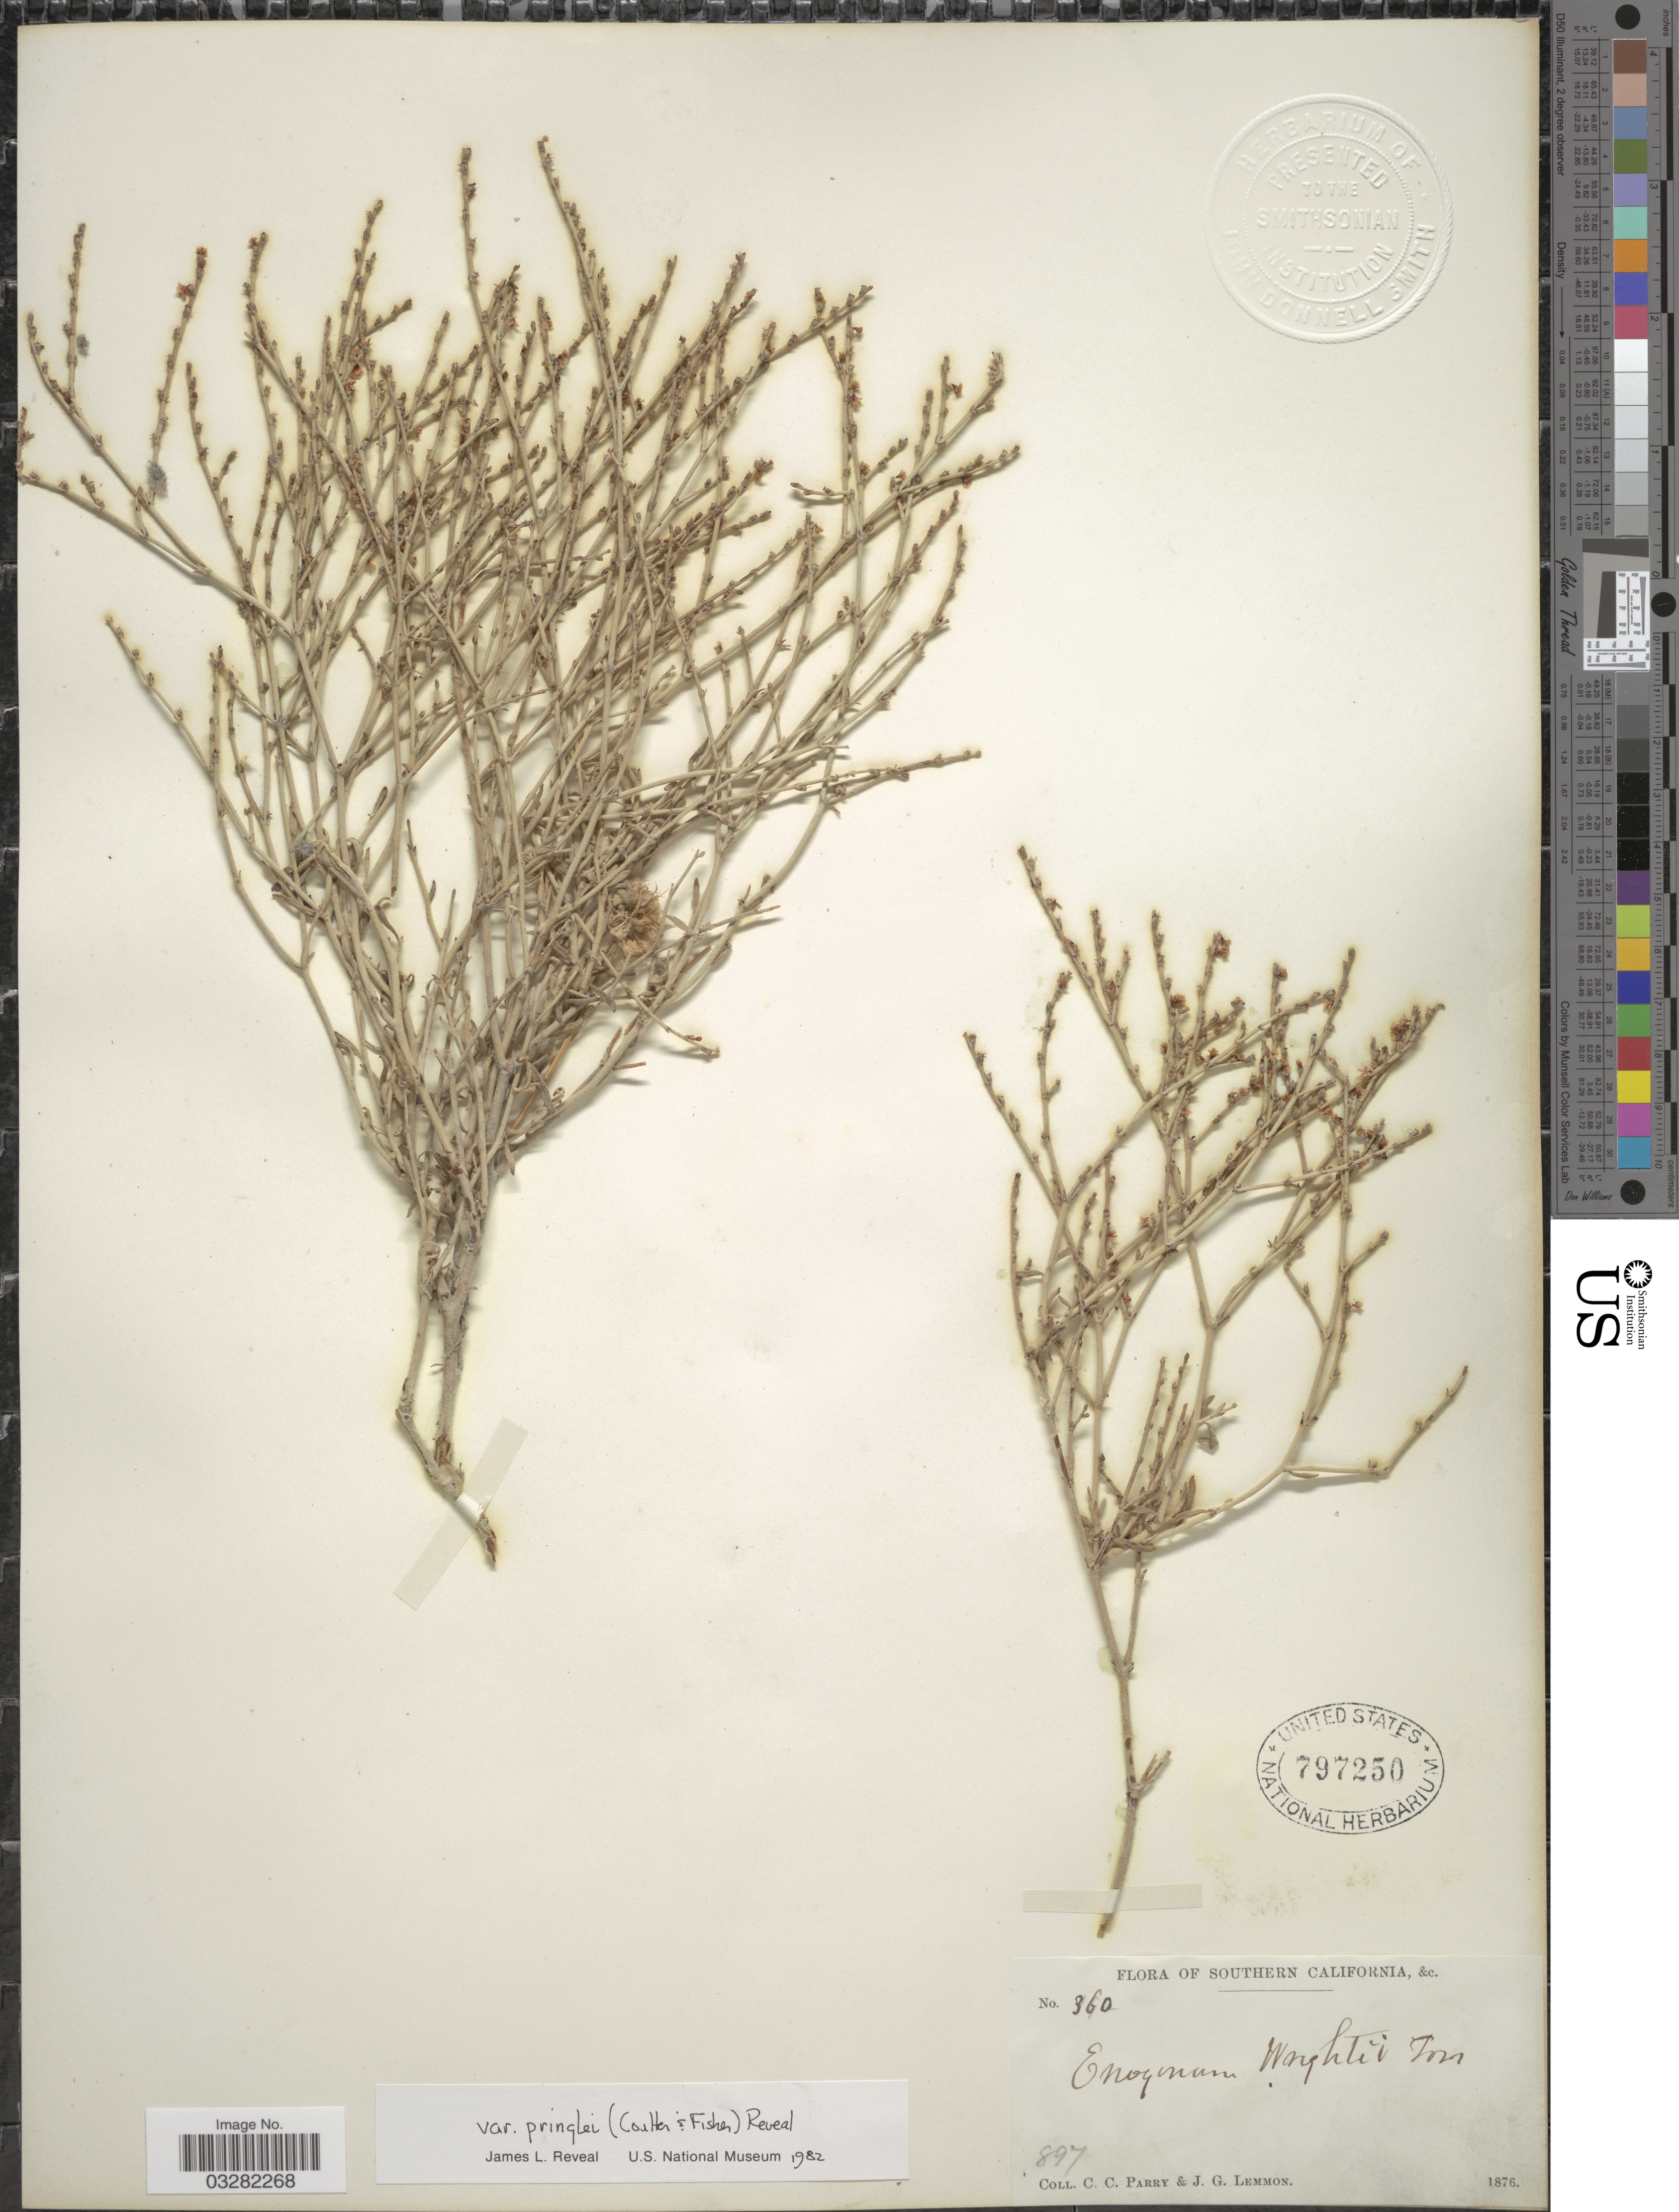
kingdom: Plantae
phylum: Tracheophyta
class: Magnoliopsida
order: Caryophyllales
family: Polygonaceae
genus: Eriogonum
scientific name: Eriogonum wrightii var. pringlei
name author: (J.M. Coult. & Fisher) Reveal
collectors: C. C. Parry & J. Lemmon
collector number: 360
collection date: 1876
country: United States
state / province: California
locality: Southern California.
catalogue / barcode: US 797250